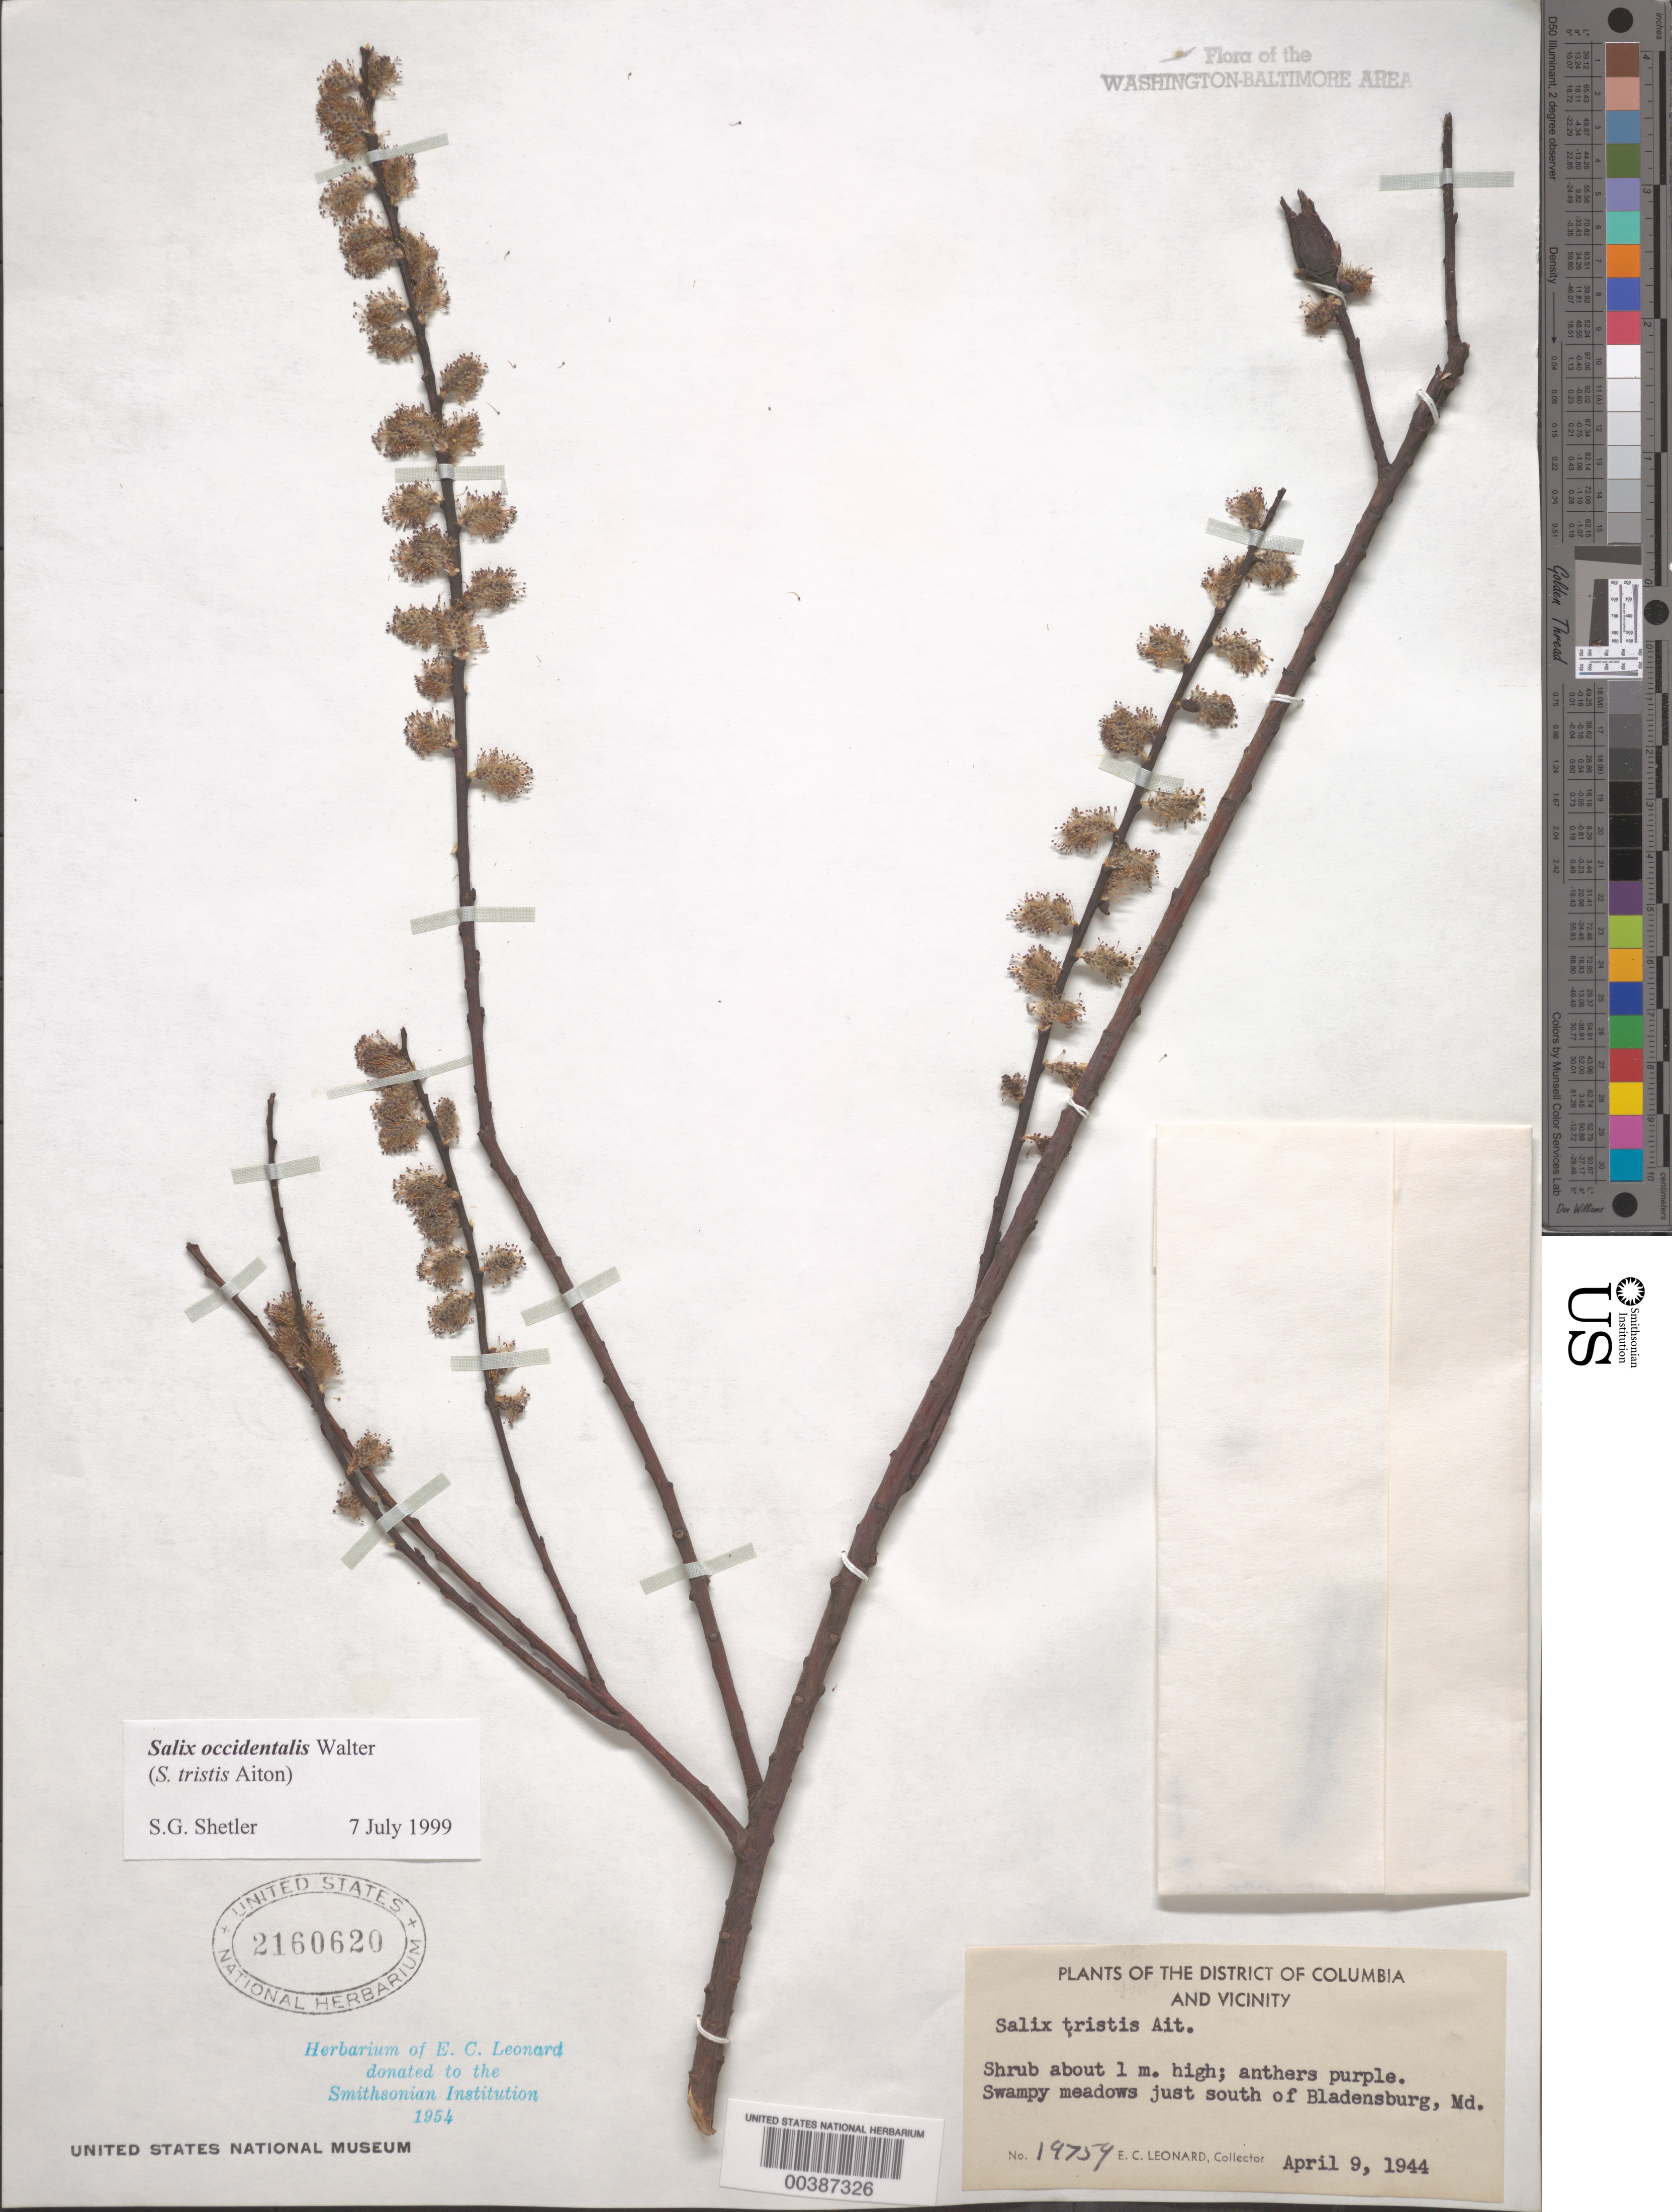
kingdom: Plantae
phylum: Tracheophyta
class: Magnoliopsida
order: Malpighiales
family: Salicaceae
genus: Salix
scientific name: Salix occidentalis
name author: Walter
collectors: E. C. Leonard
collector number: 19759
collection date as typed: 09 Apr 1944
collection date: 1944-04-09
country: United States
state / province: Maryland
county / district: Prince George's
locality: South of Bladensburg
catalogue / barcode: US 2160620